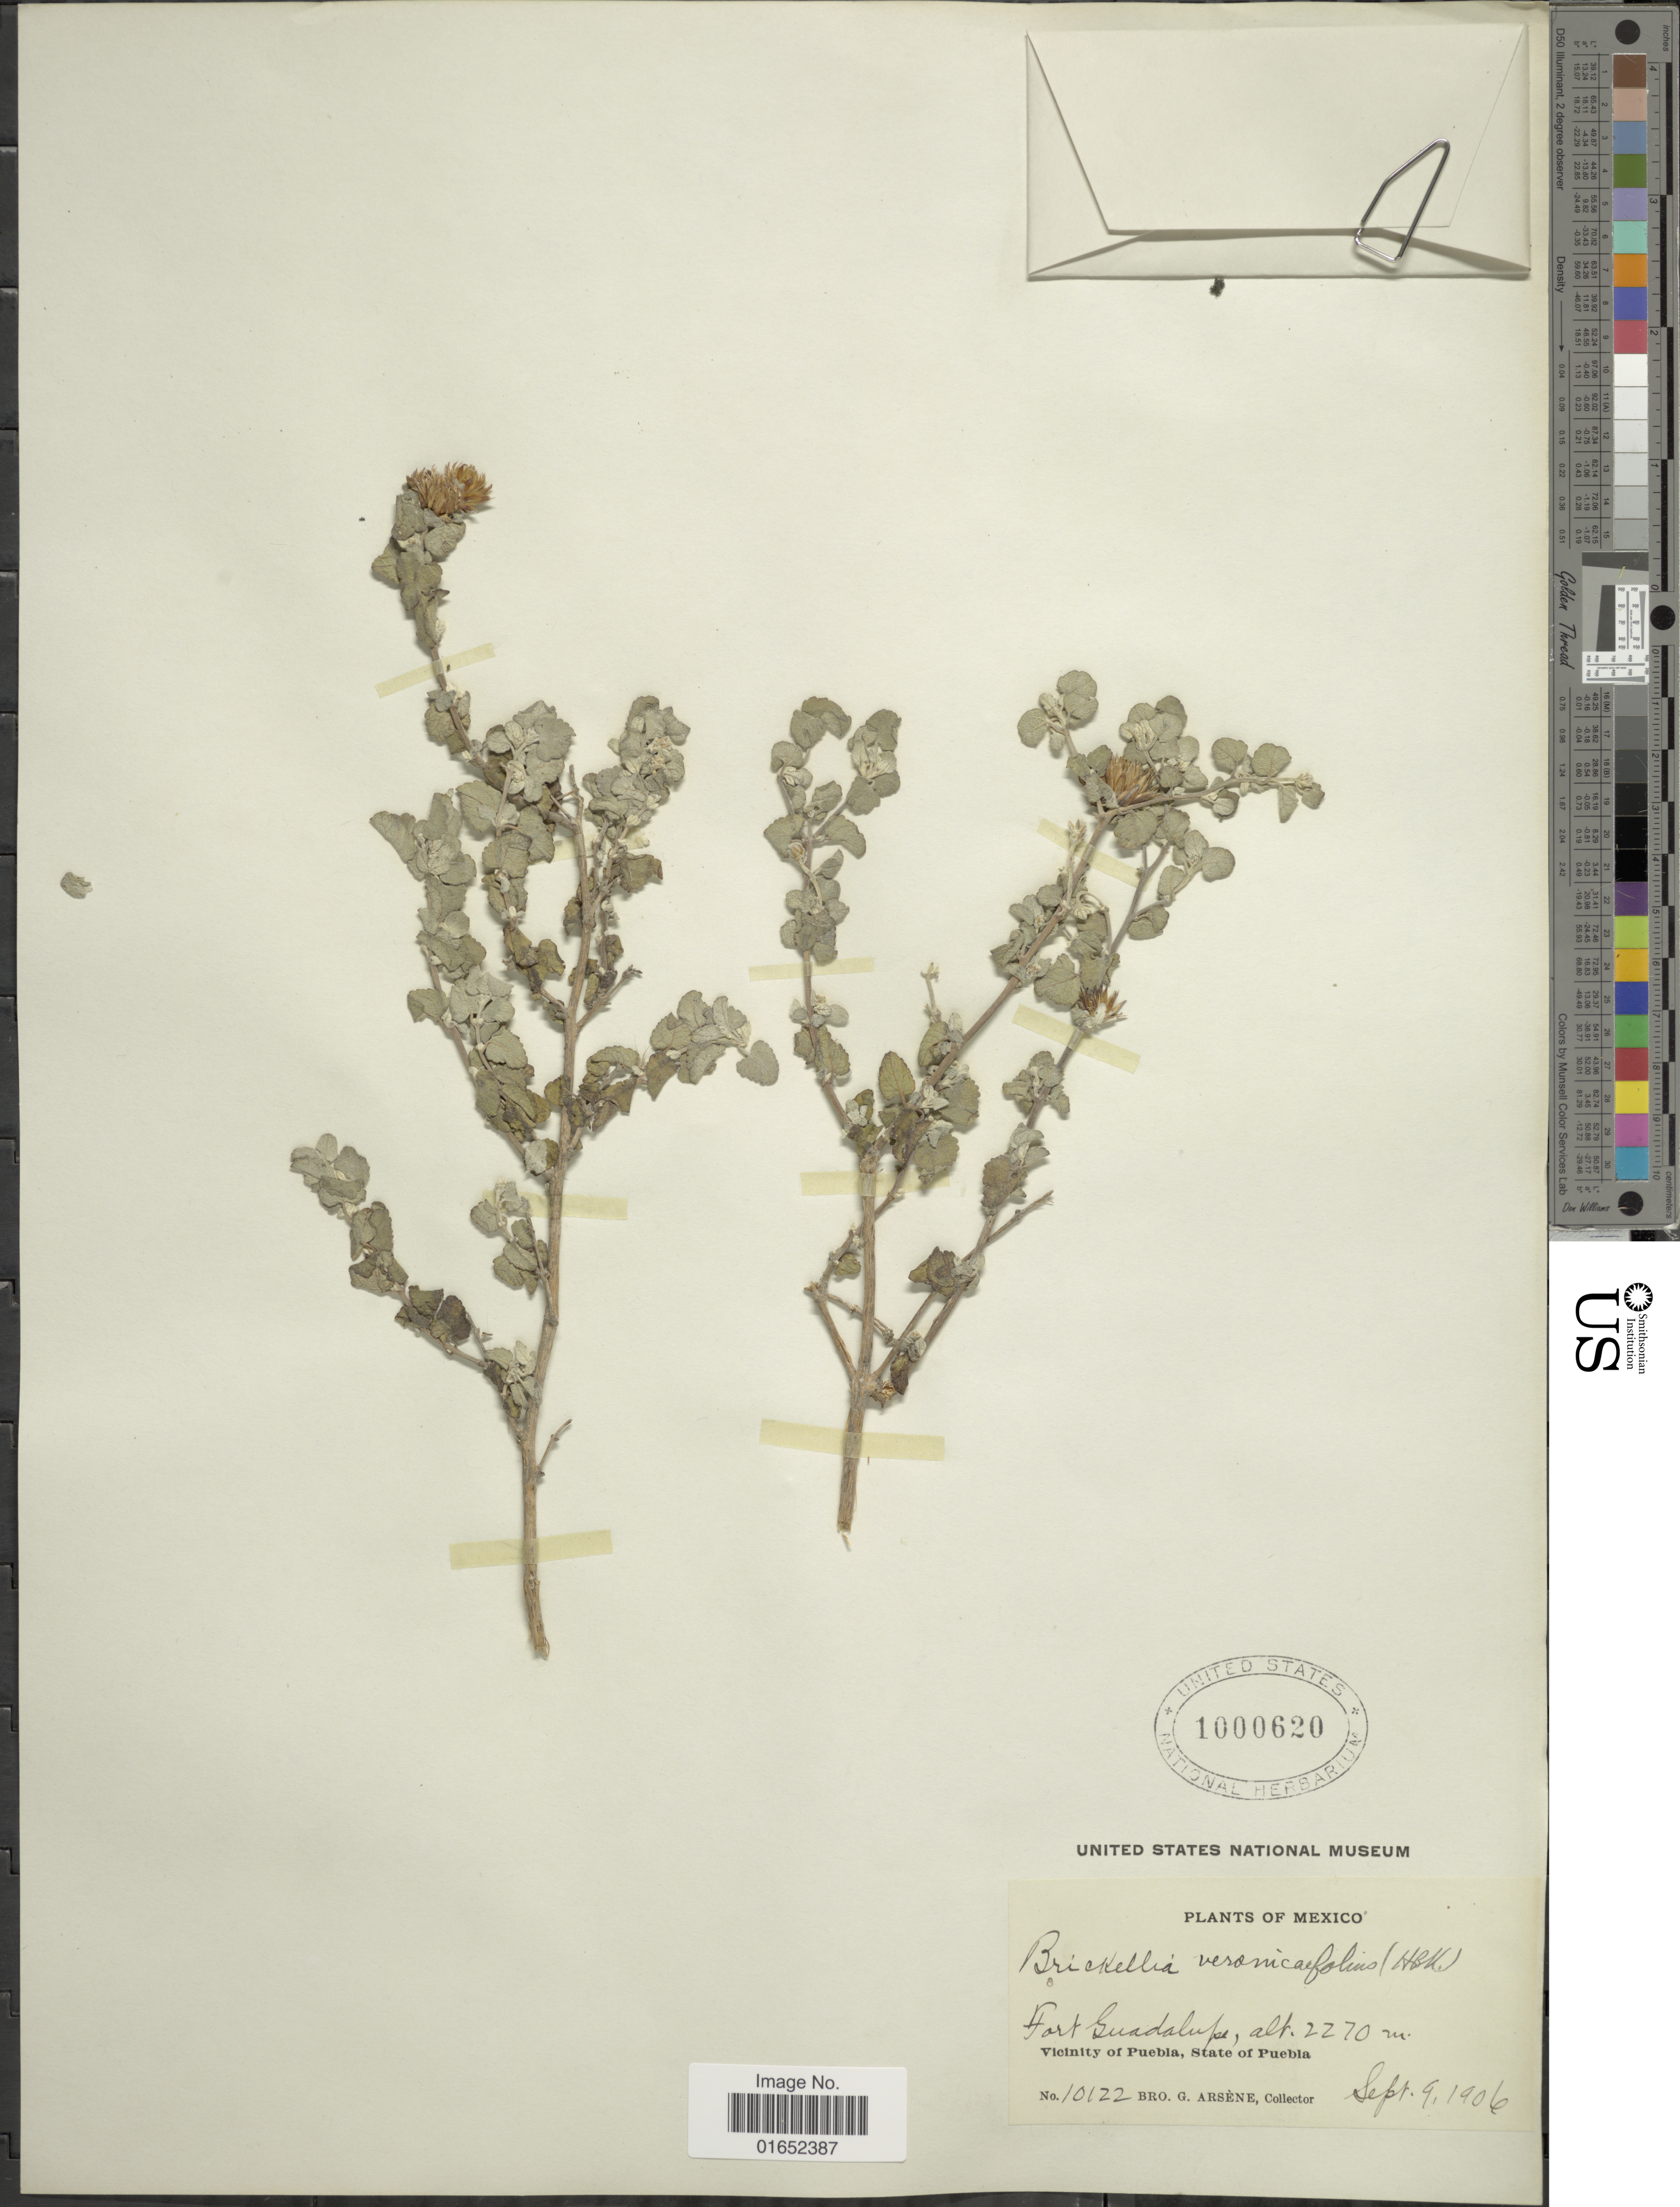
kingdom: Plantae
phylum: Tracheophyta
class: Magnoliopsida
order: Asterales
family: Asteraceae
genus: Brickellia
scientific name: Brickellia veronicaefolia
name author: (Kunth) A. Gray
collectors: Bro. G. Arsène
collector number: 10122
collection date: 1906-09-09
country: Mexico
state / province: Puebla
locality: Fort Guadalupe, Vicinity of Puebla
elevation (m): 2270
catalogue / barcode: US 1000620